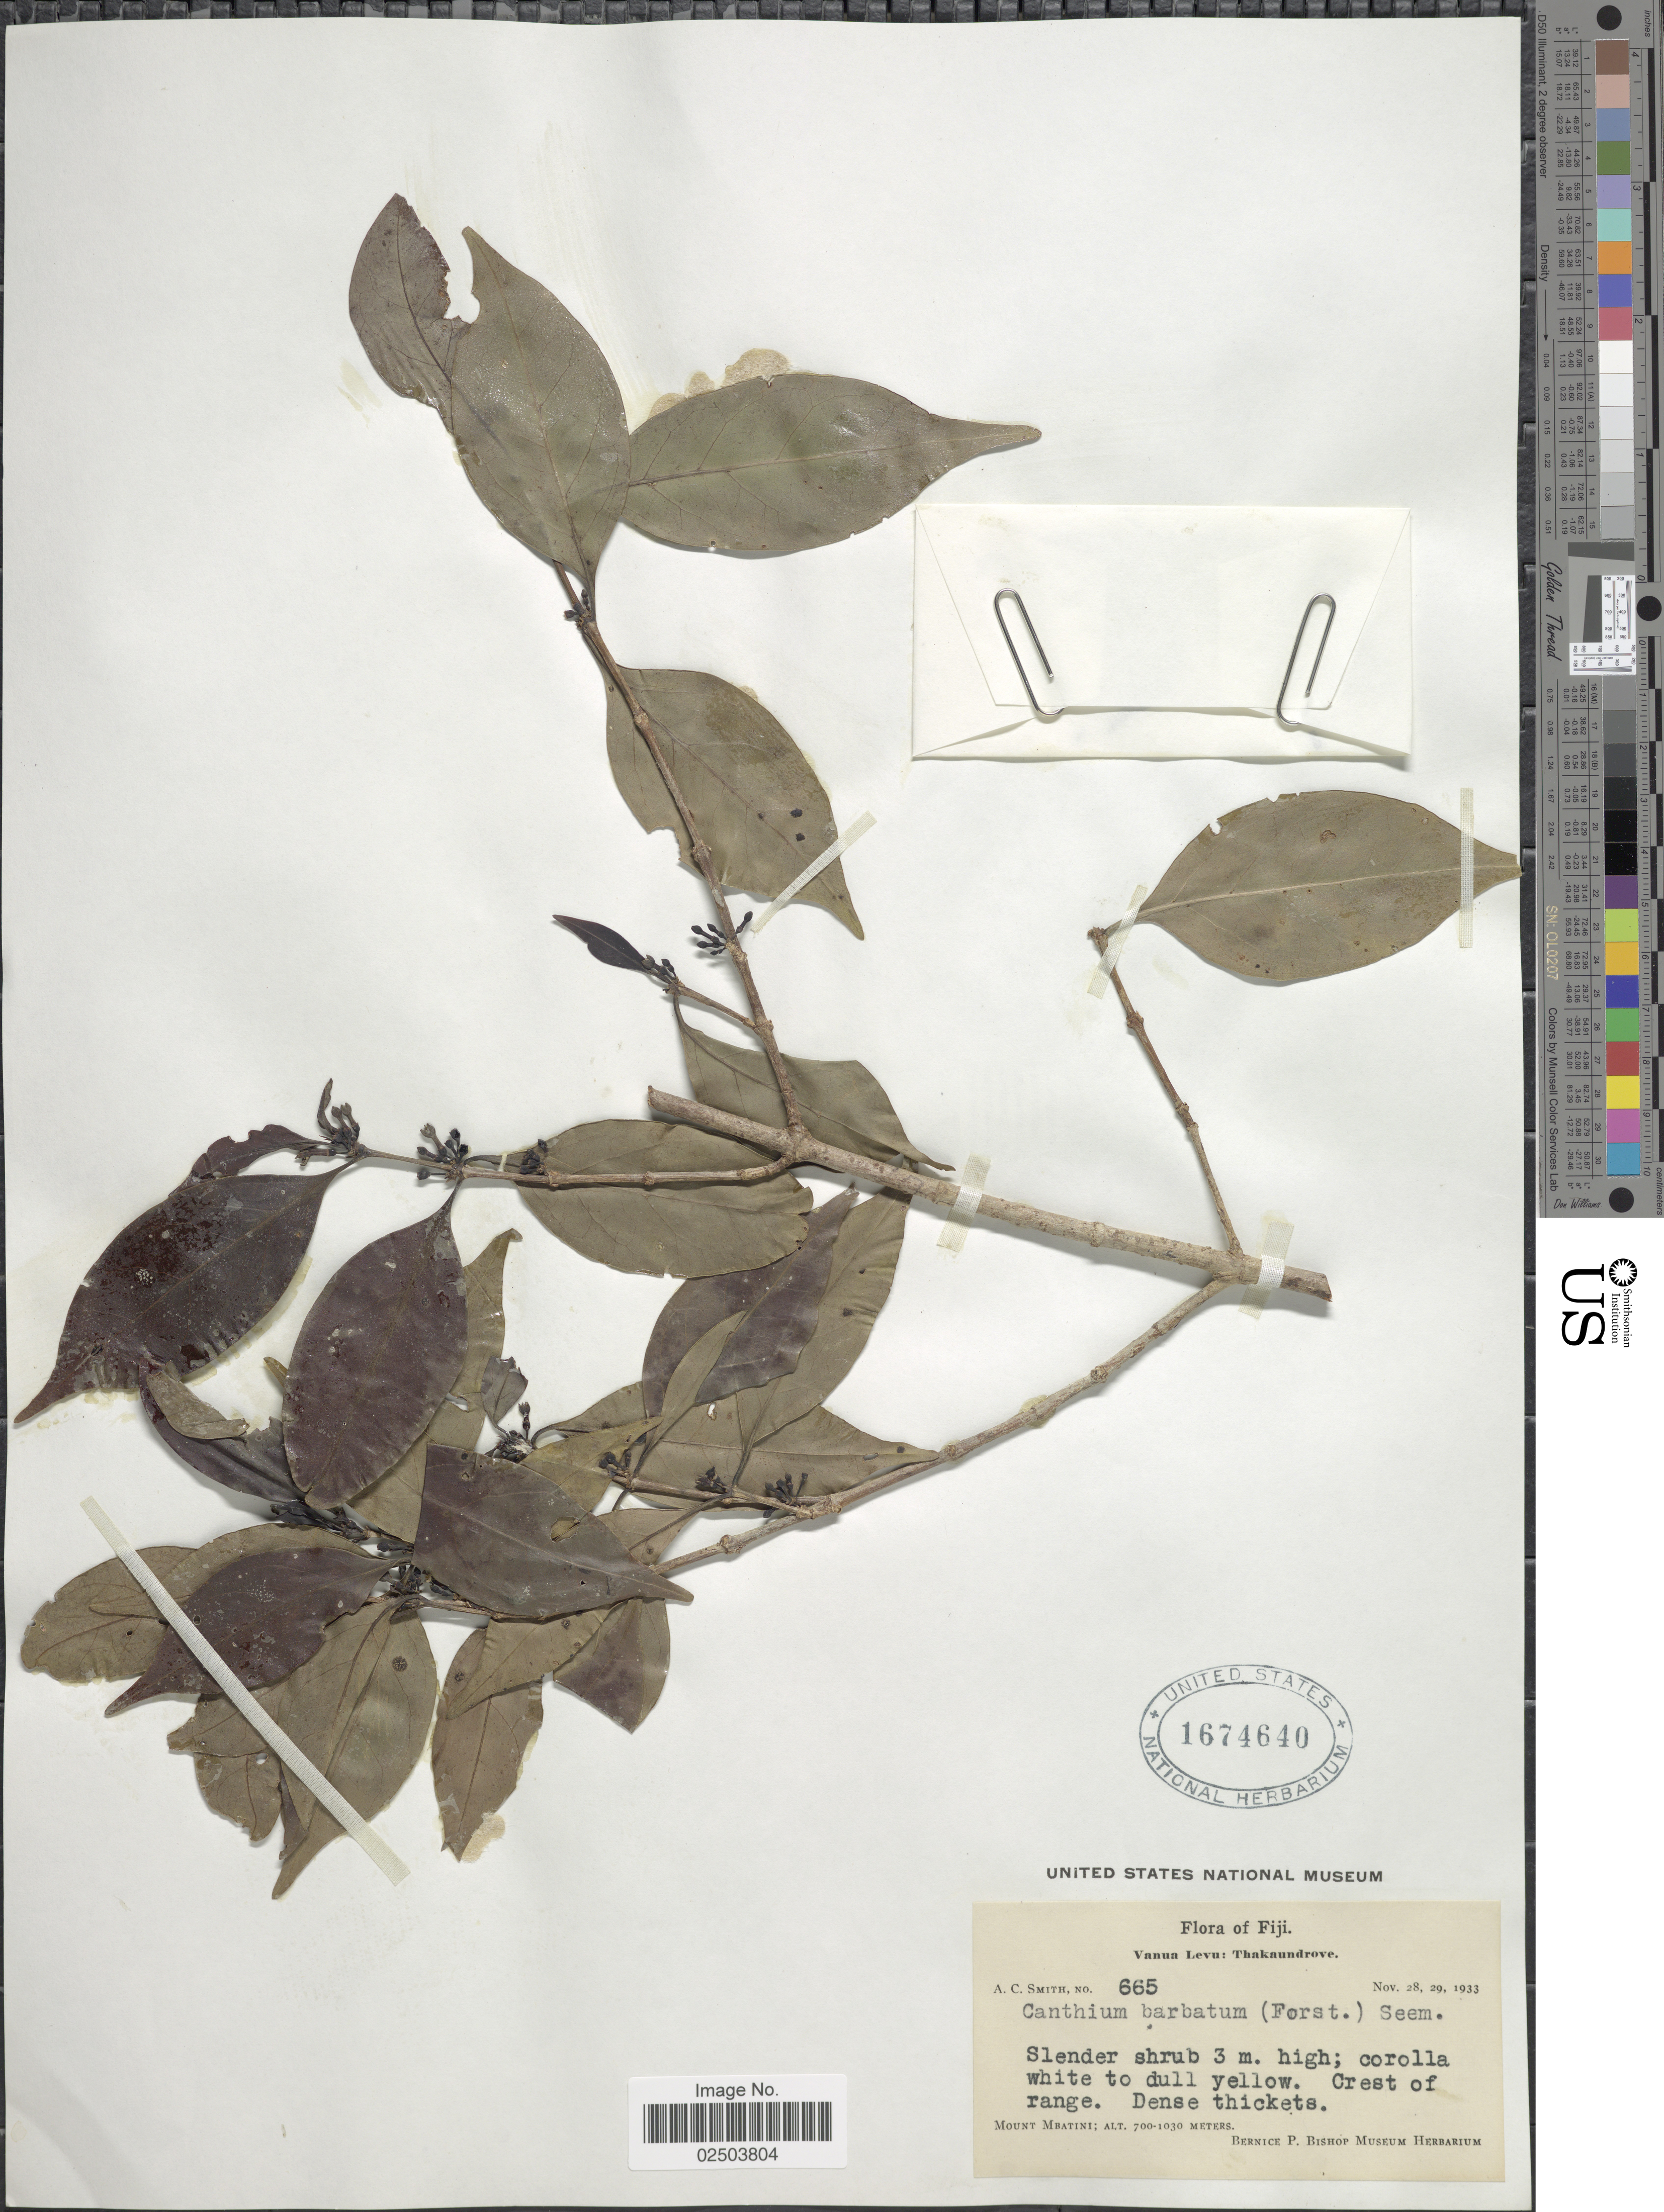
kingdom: Plantae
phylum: Tracheophyta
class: Magnoliopsida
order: Gentianales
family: Rubiaceae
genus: Cyclophyllum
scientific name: Cyclophyllum barbatum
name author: (G. Forst.) N. Hallé & J. Florence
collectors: A. C. Smith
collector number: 665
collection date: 1933-11-28/1933-11-29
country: Fiji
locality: Vanua Levu: Thakaundrove. Crest of range. Dense thickets. Mount Mbatini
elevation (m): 700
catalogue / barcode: US 1674640